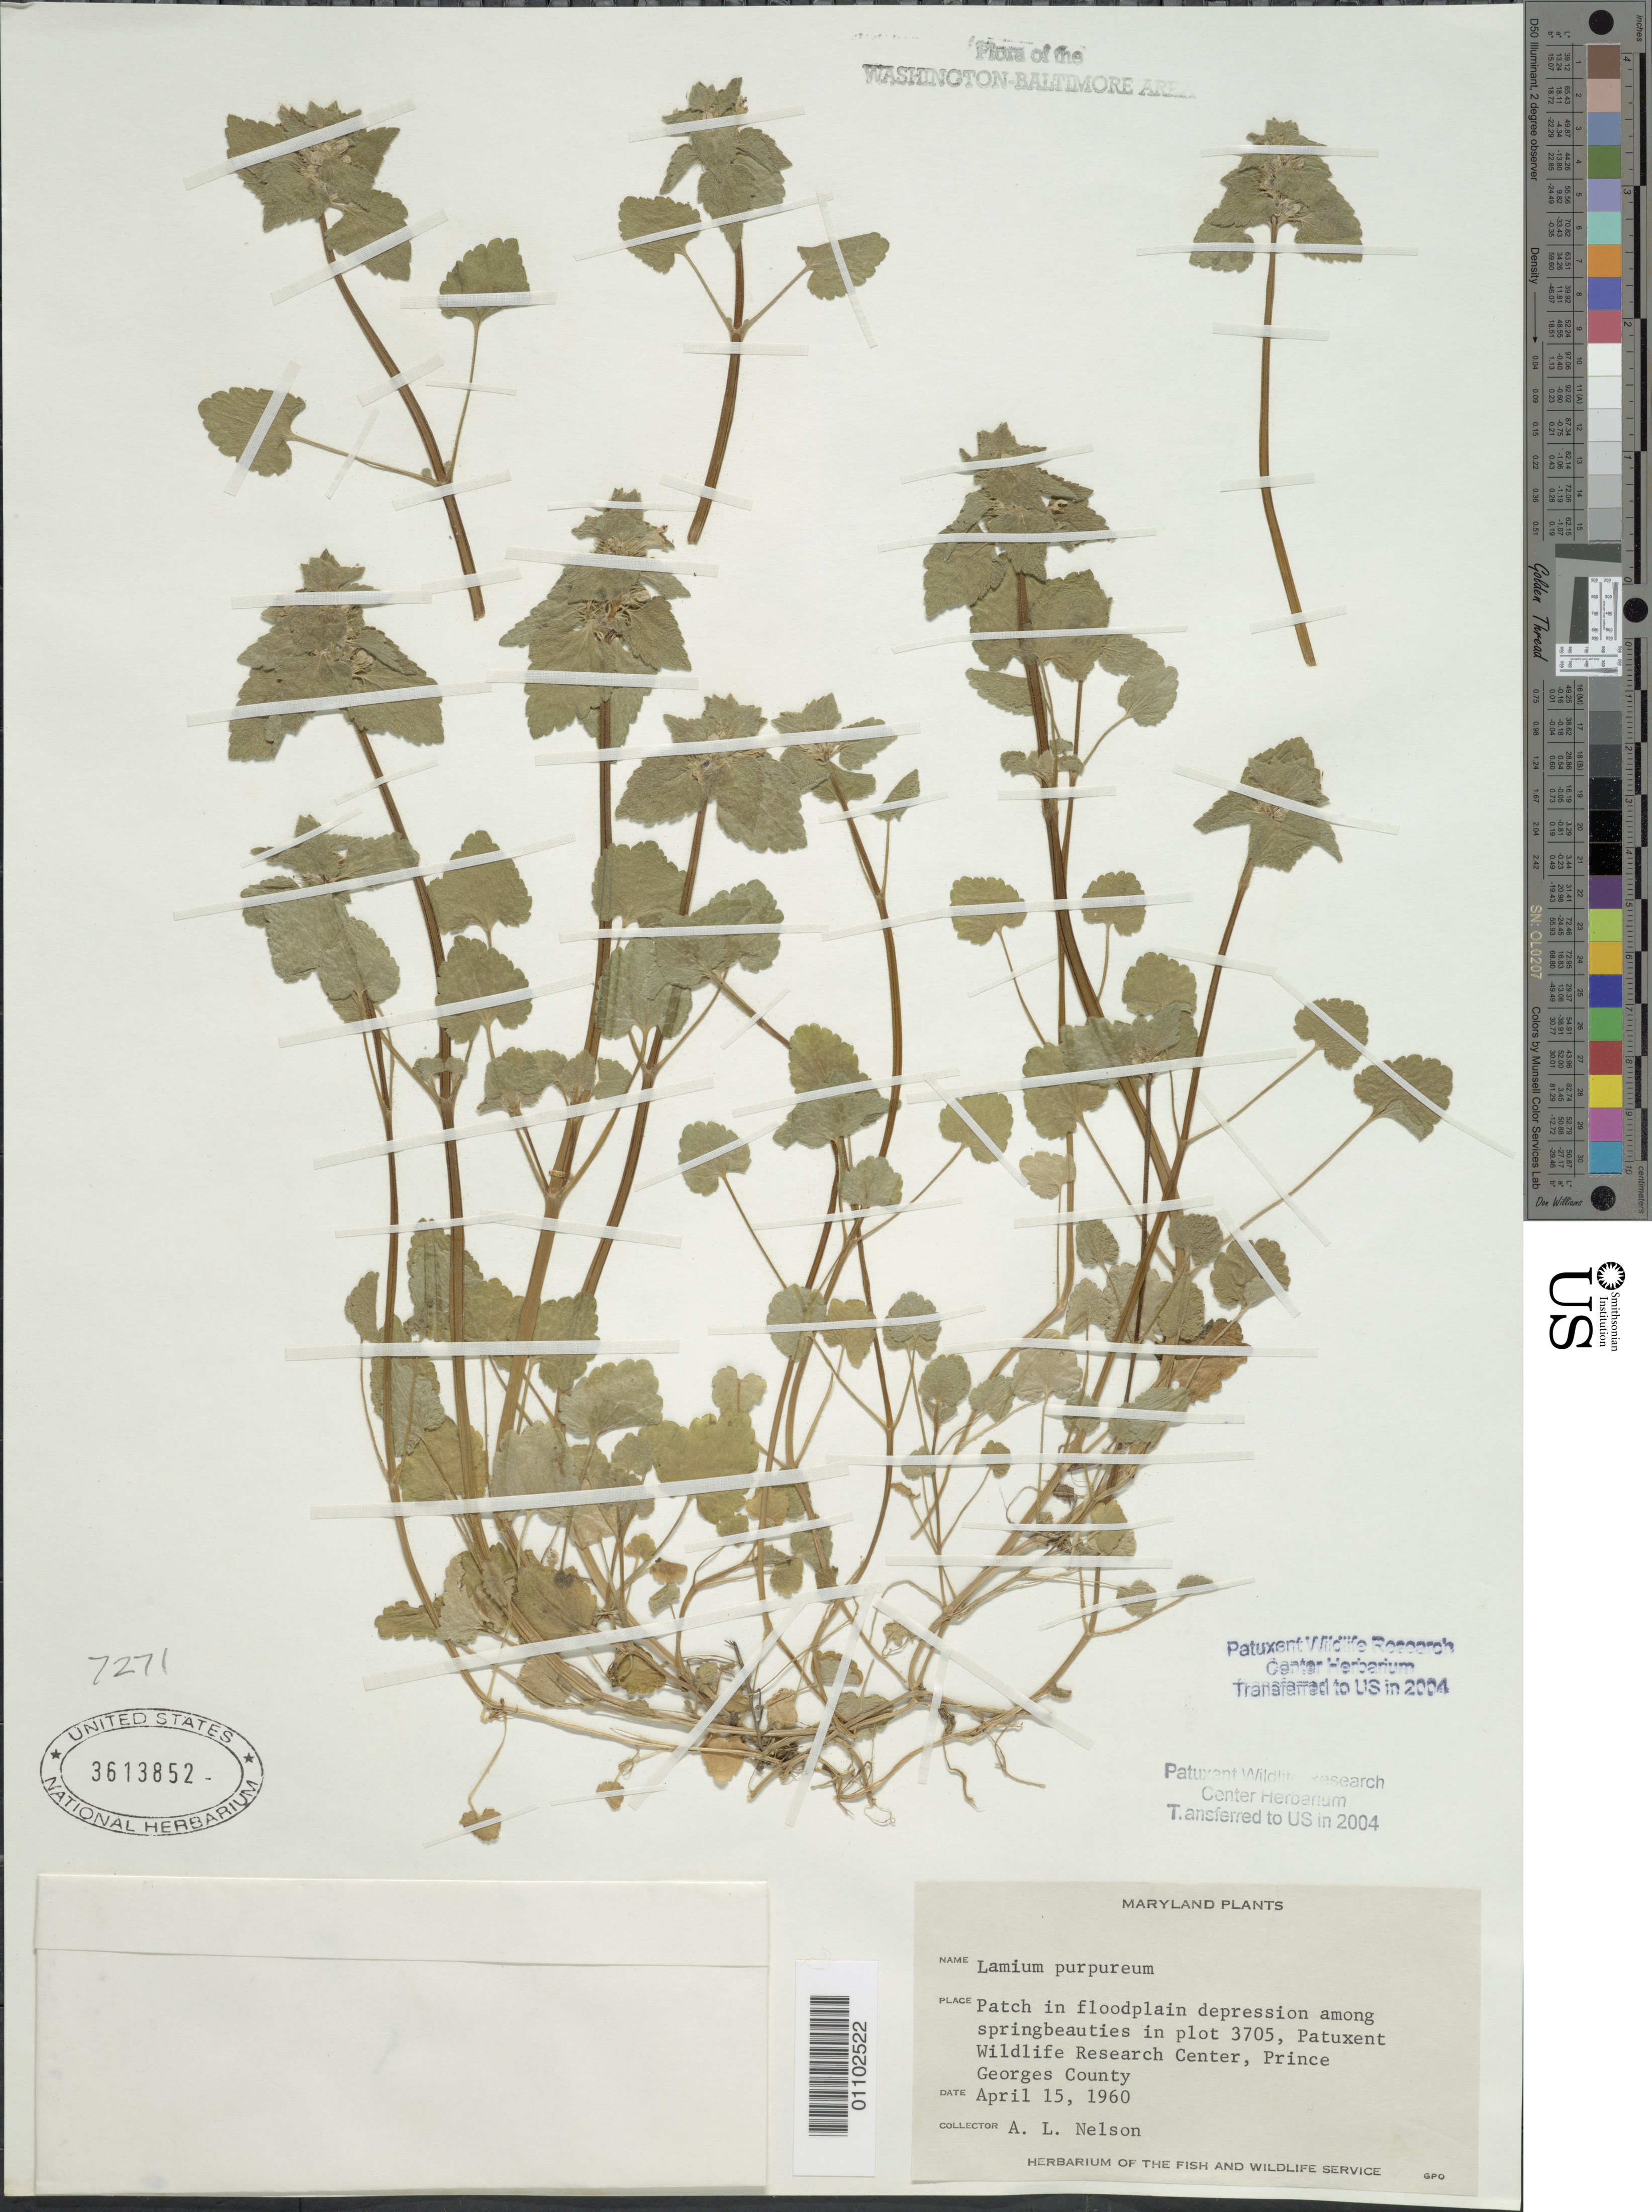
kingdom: Plantae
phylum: Tracheophyta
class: Magnoliopsida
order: Lamiales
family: Lamiaceae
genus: Lamium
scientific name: Lamium purpureum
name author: L.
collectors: A. L. Nelson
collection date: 1960-04-15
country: United States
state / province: Maryland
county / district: Prince George's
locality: Patuxent Research Refuge, plot 3705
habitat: Patch in floodplain depression among springbeauties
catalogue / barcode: US 3613852